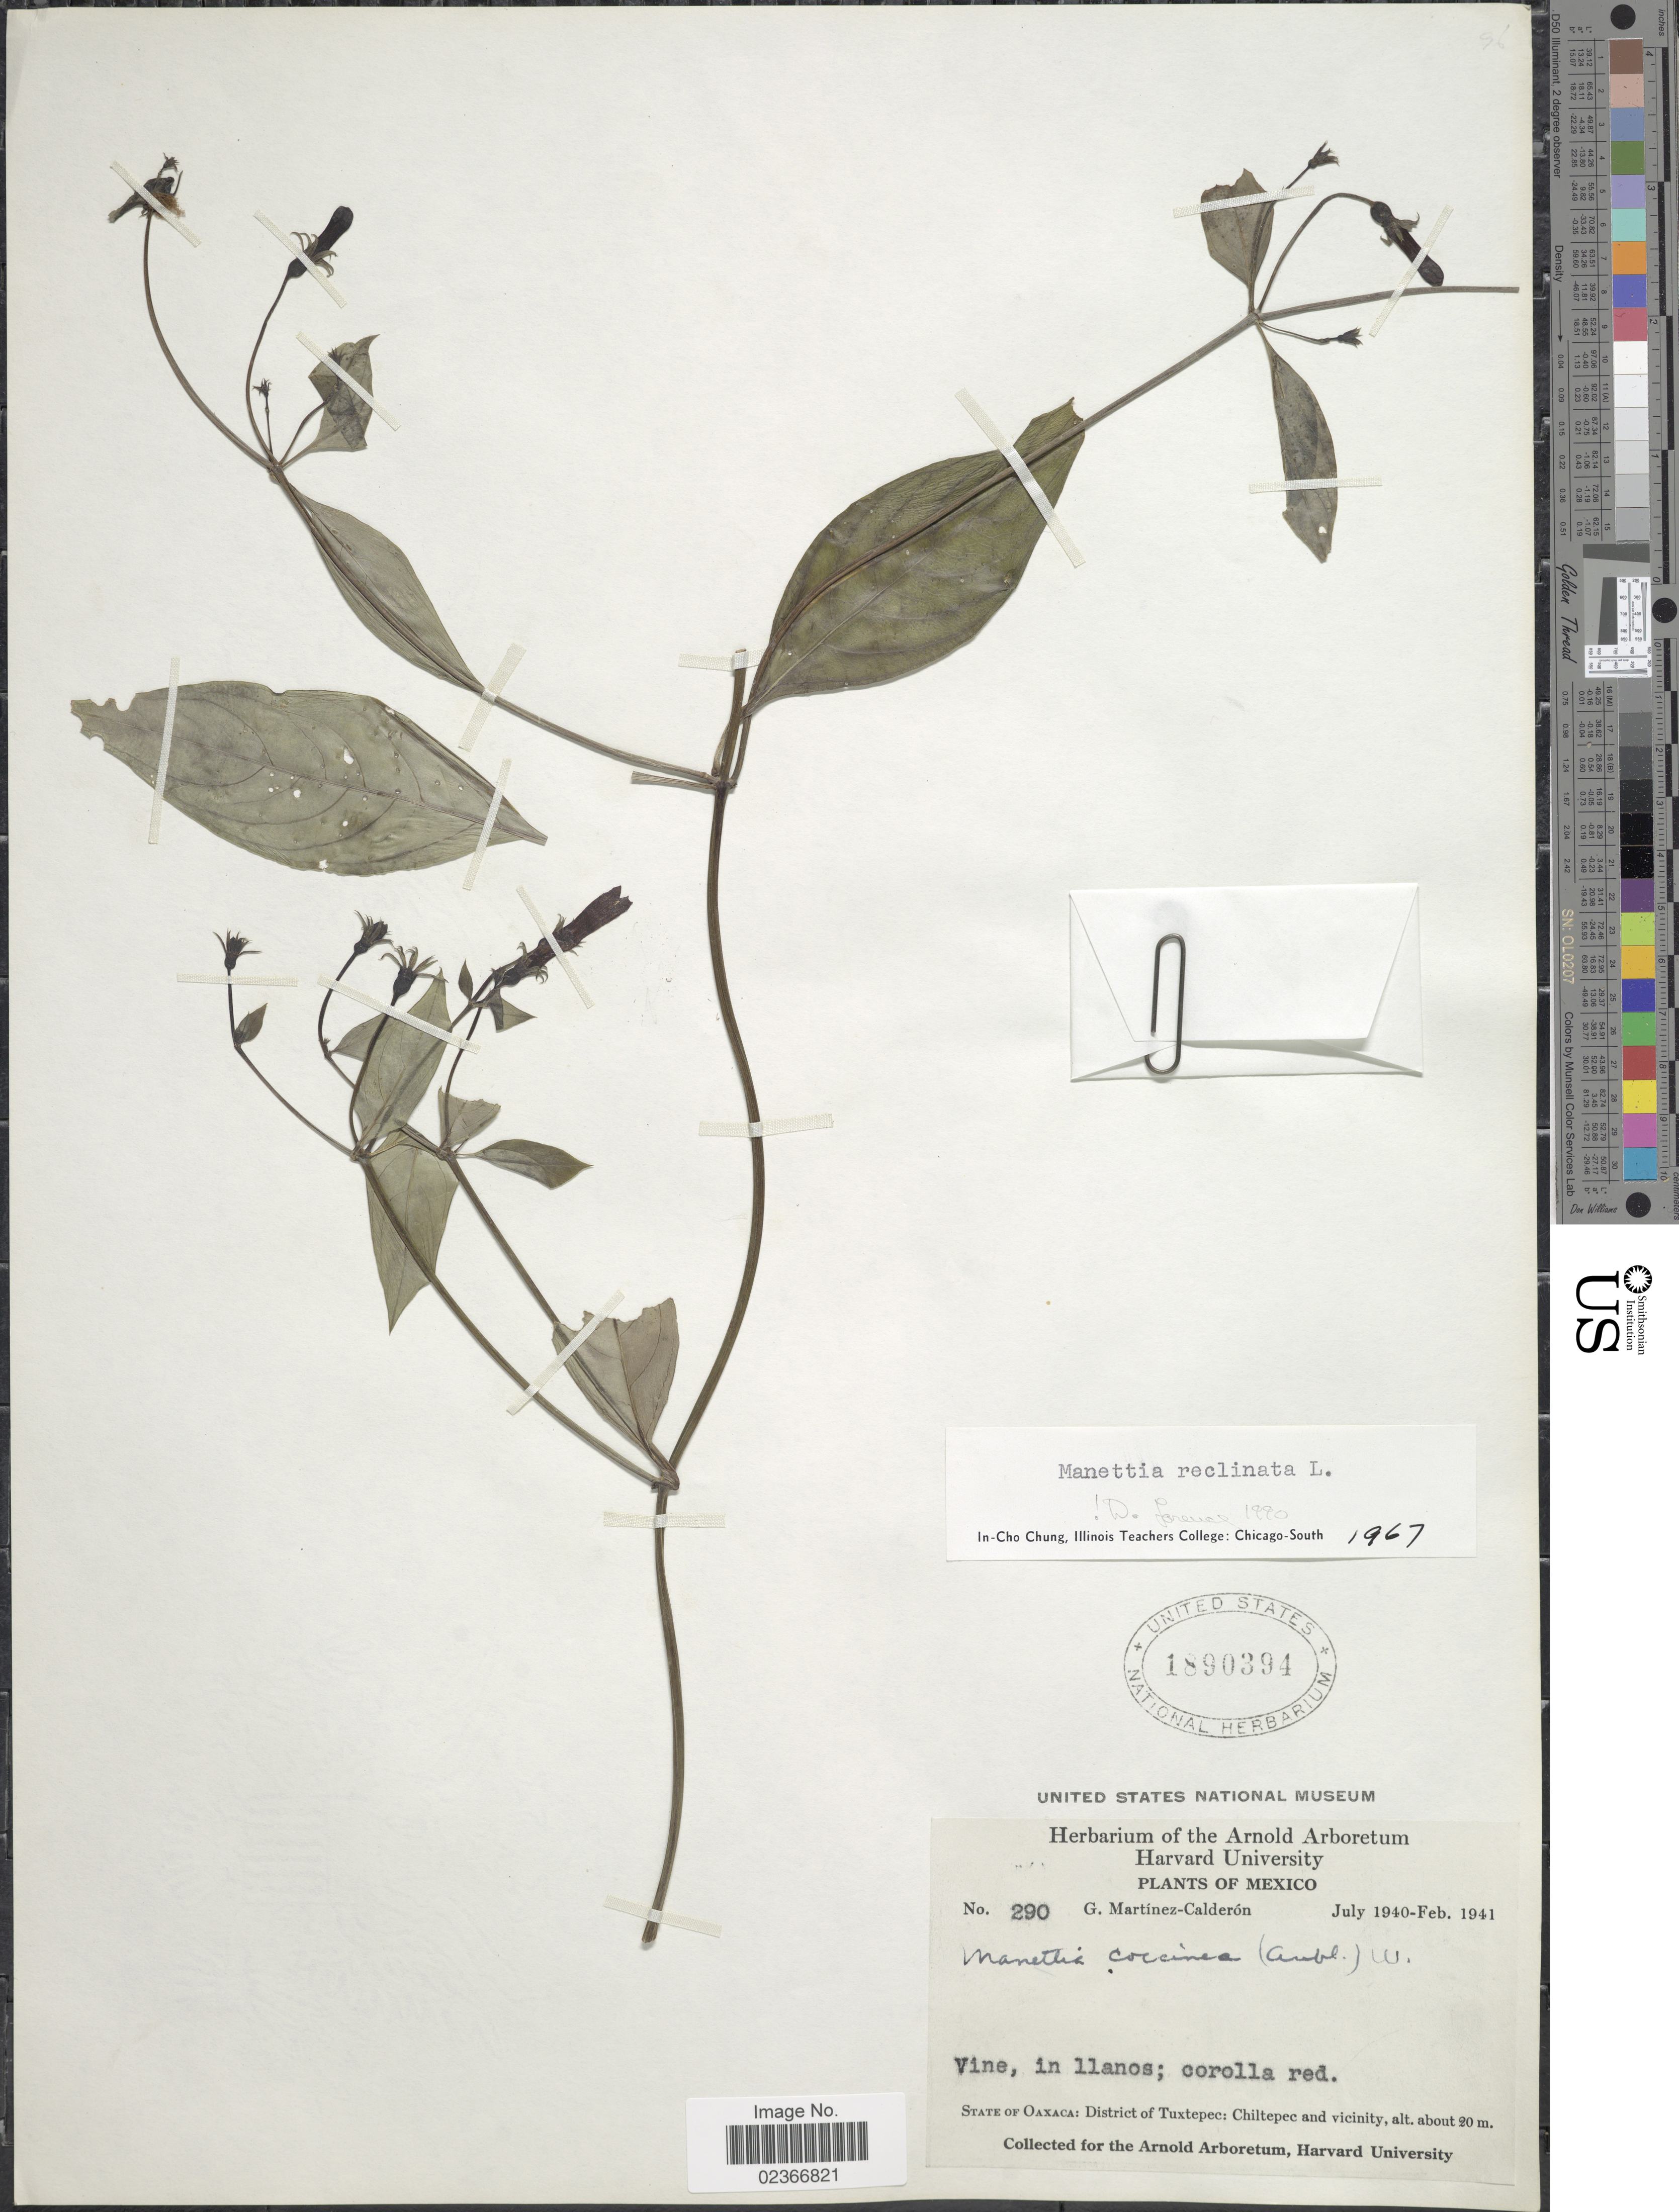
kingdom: Plantae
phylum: Tracheophyta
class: Magnoliopsida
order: Gentianales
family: Rubiaceae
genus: Manettia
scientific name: Manettia reclinata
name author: L.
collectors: G. Martínez Calderón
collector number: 290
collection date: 1940-07/1941-02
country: Mexico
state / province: Oaxaca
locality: District of Tuxtepec: Chiltepec and vicinity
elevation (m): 20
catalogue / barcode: US 1890394